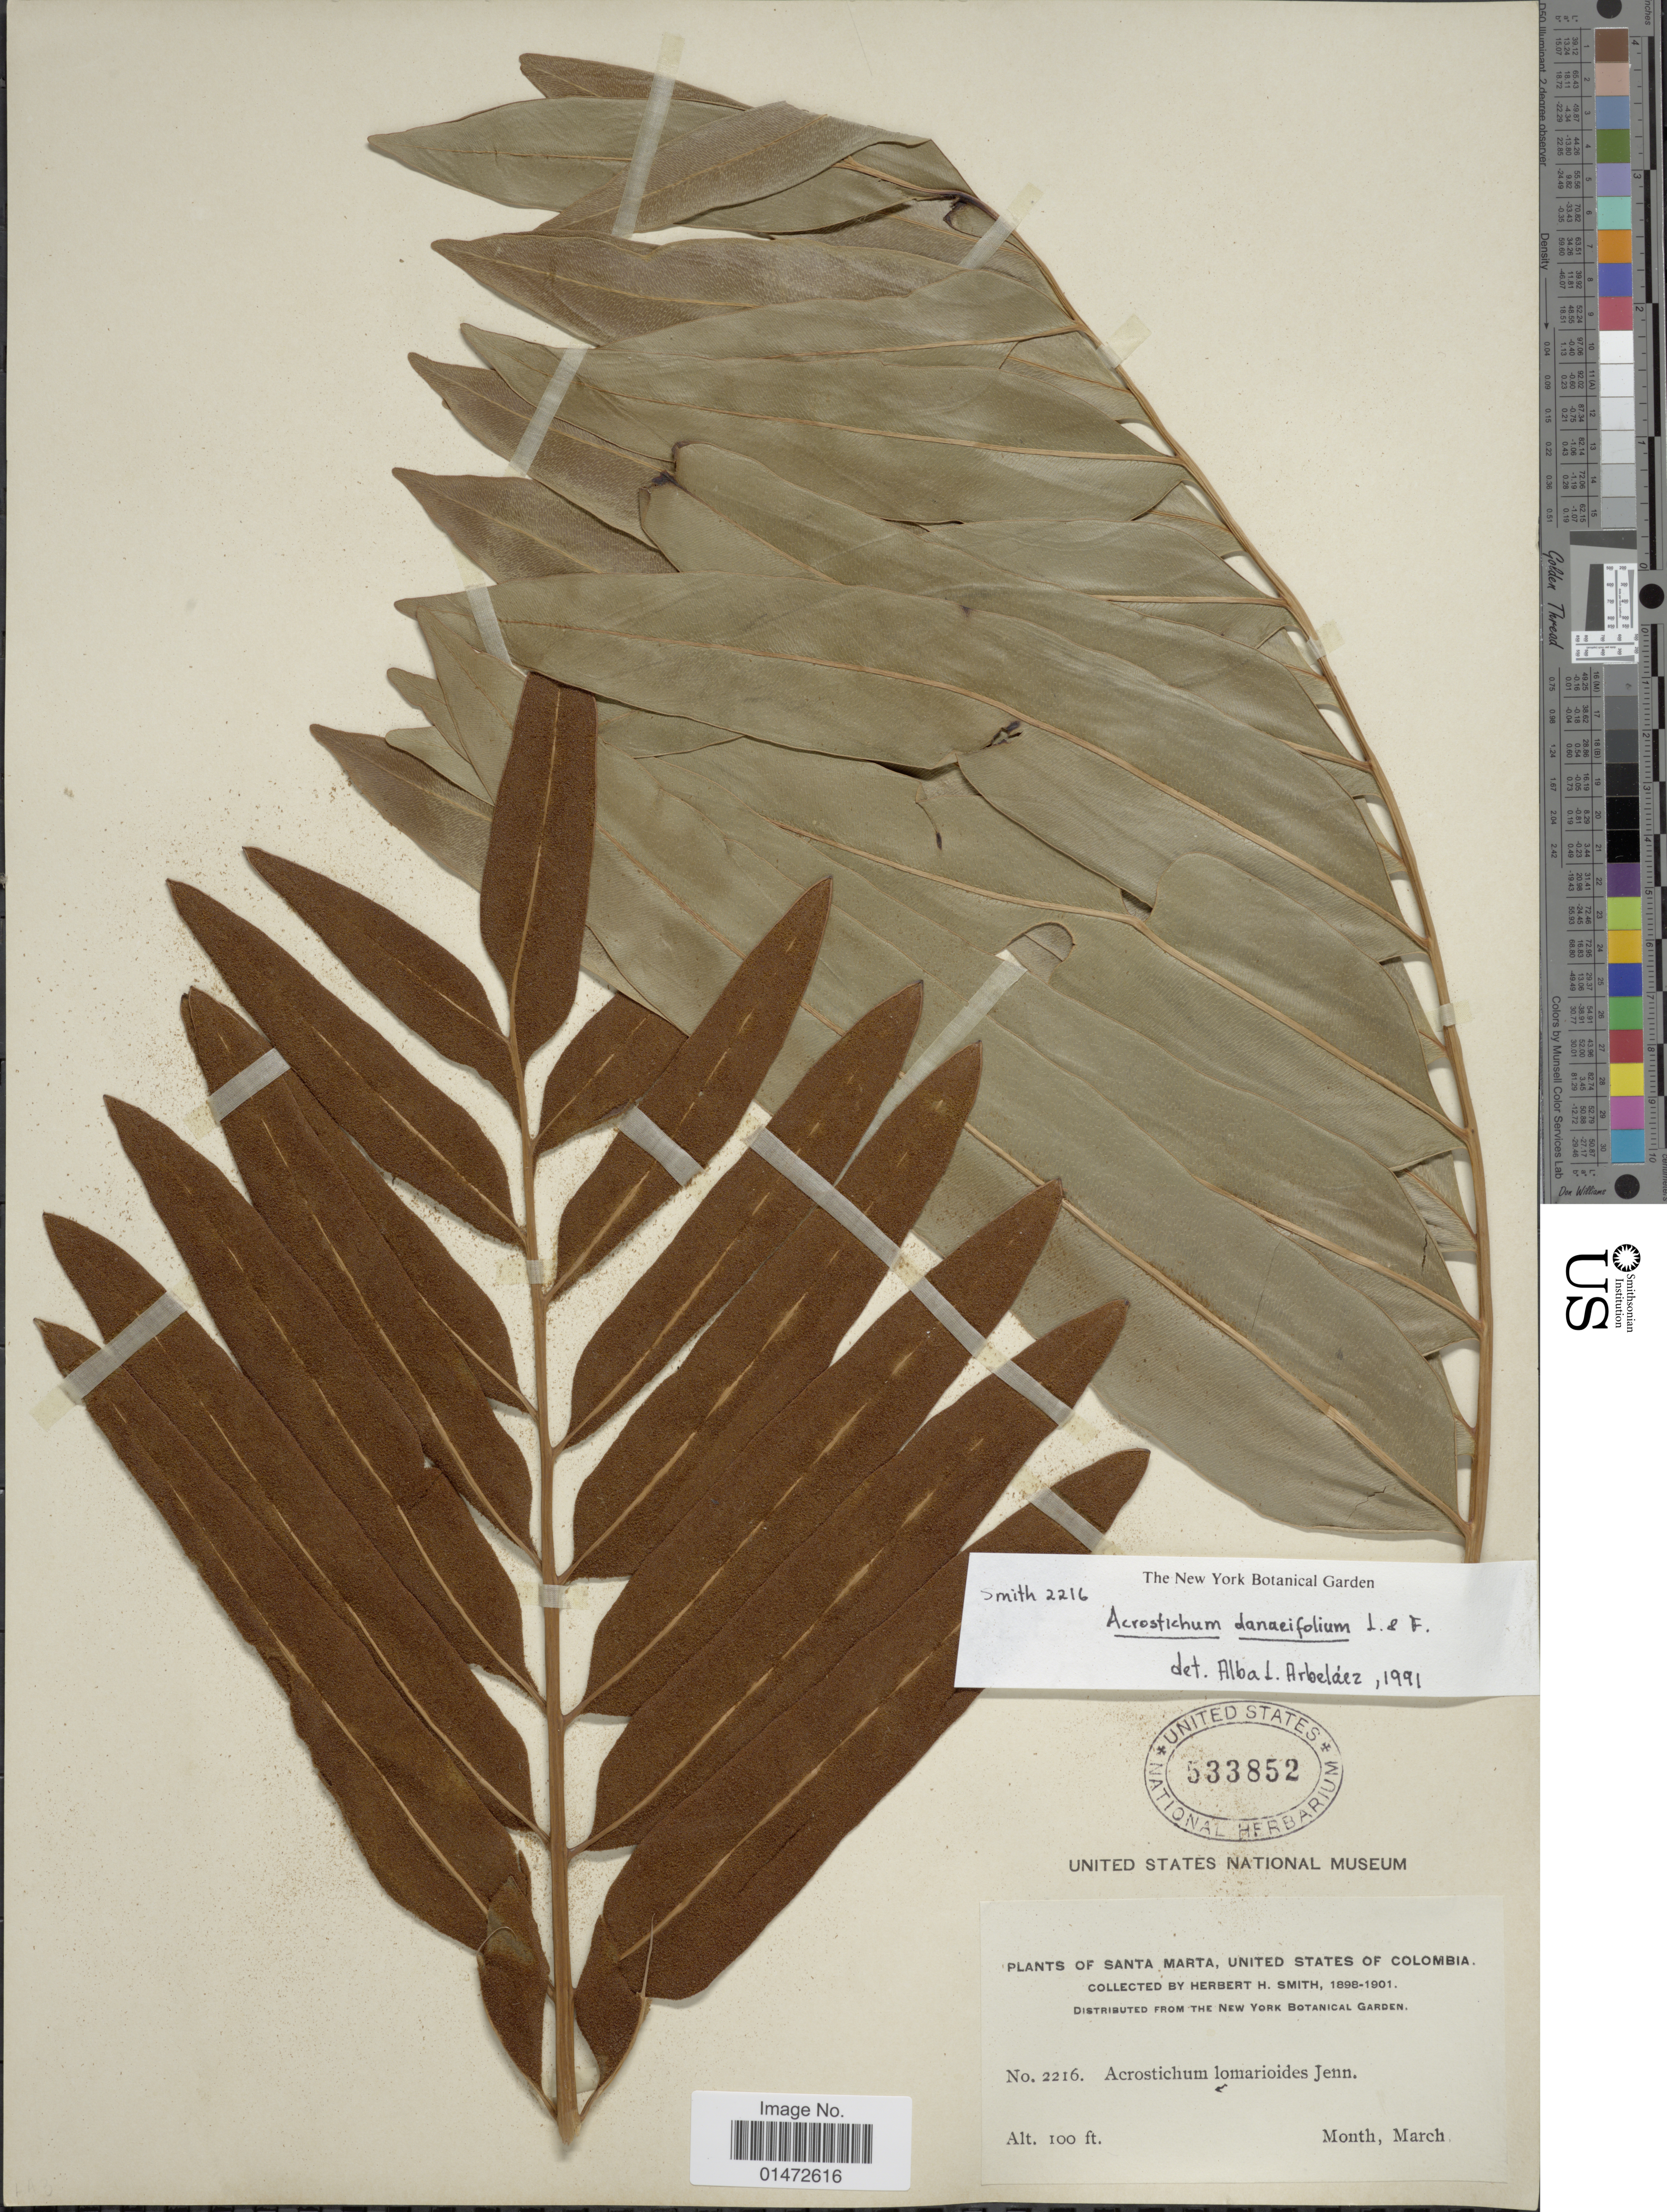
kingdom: Plantae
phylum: Tracheophyta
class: Polypodiopsida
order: Polypodiales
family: Pteridaceae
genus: Acrostichum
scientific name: Acrostichum danaeifolium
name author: Langsd. & Fisch.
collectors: Herbert H. Smith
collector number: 2216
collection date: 1898-03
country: Colombia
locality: Santa Marta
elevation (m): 30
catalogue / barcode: US 533852